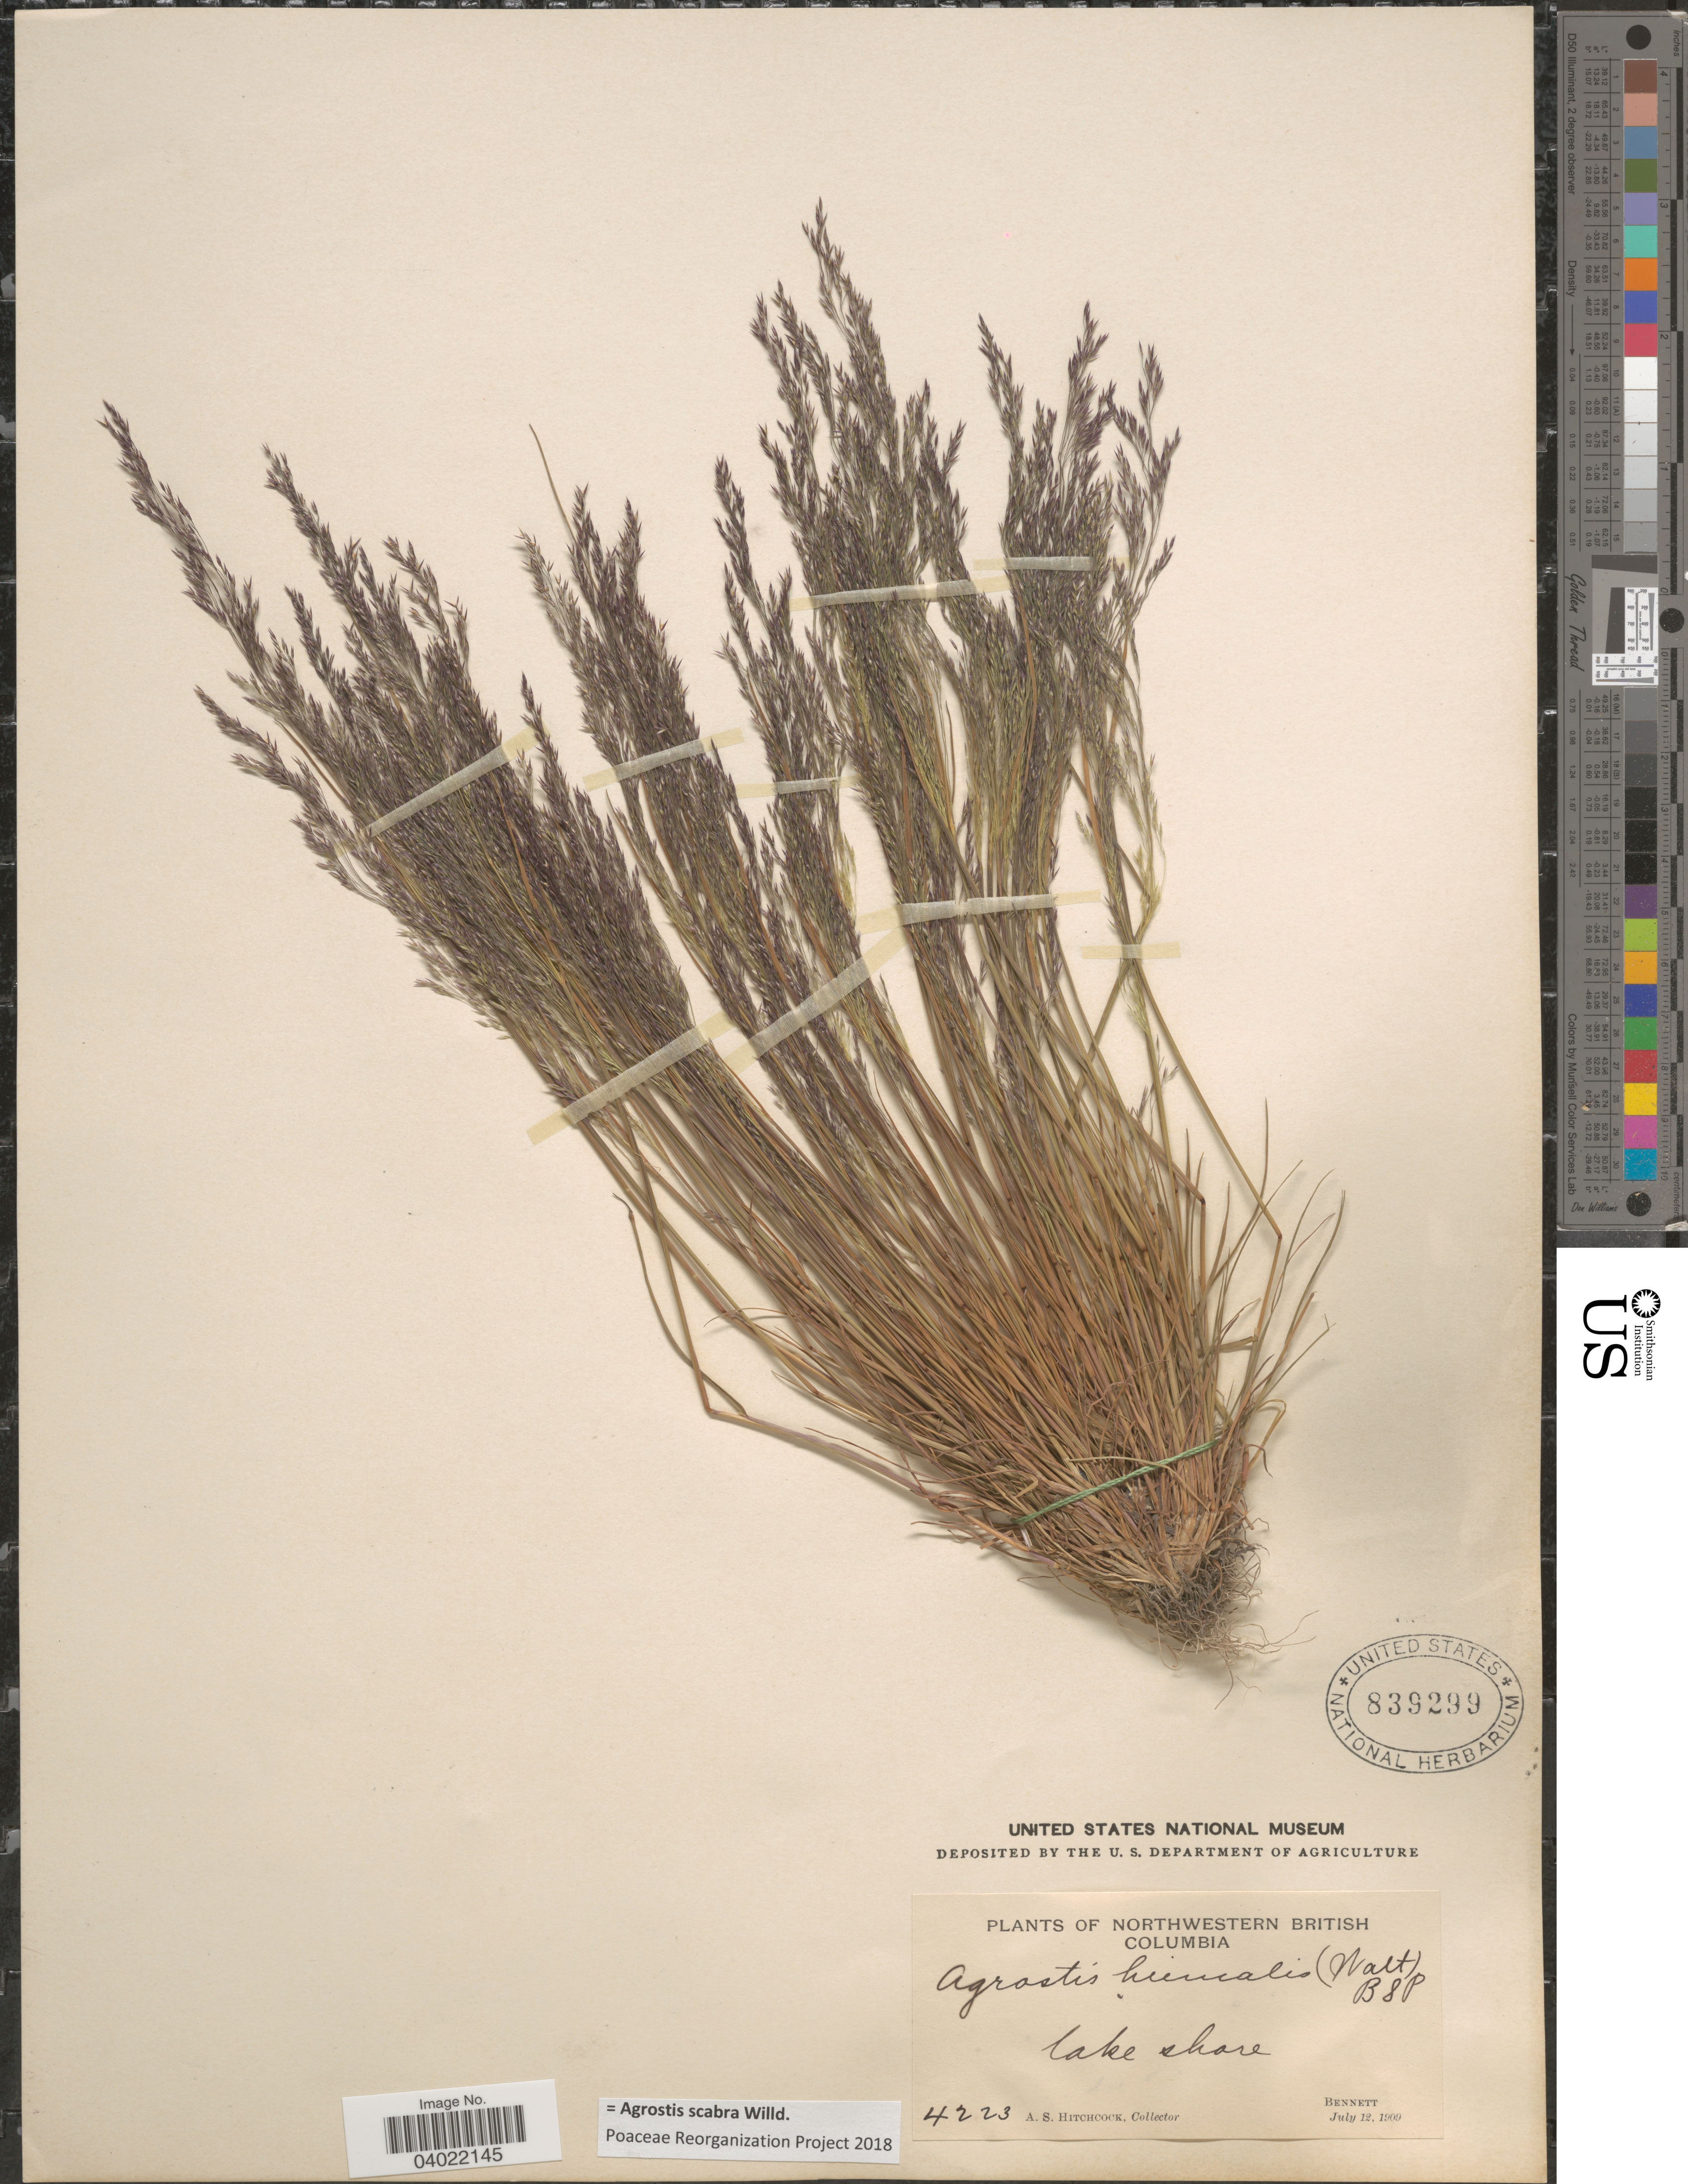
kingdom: Plantae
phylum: Tracheophyta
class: Liliopsida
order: Poales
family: Poaceae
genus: Agrostis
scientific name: Agrostis scabra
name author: Willd.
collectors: A. S. Hitchcock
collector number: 4223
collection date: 1909-07-12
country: Canada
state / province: British Columbia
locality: Northwestern British Columbia. Lake shore. Bennett.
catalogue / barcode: US 839299